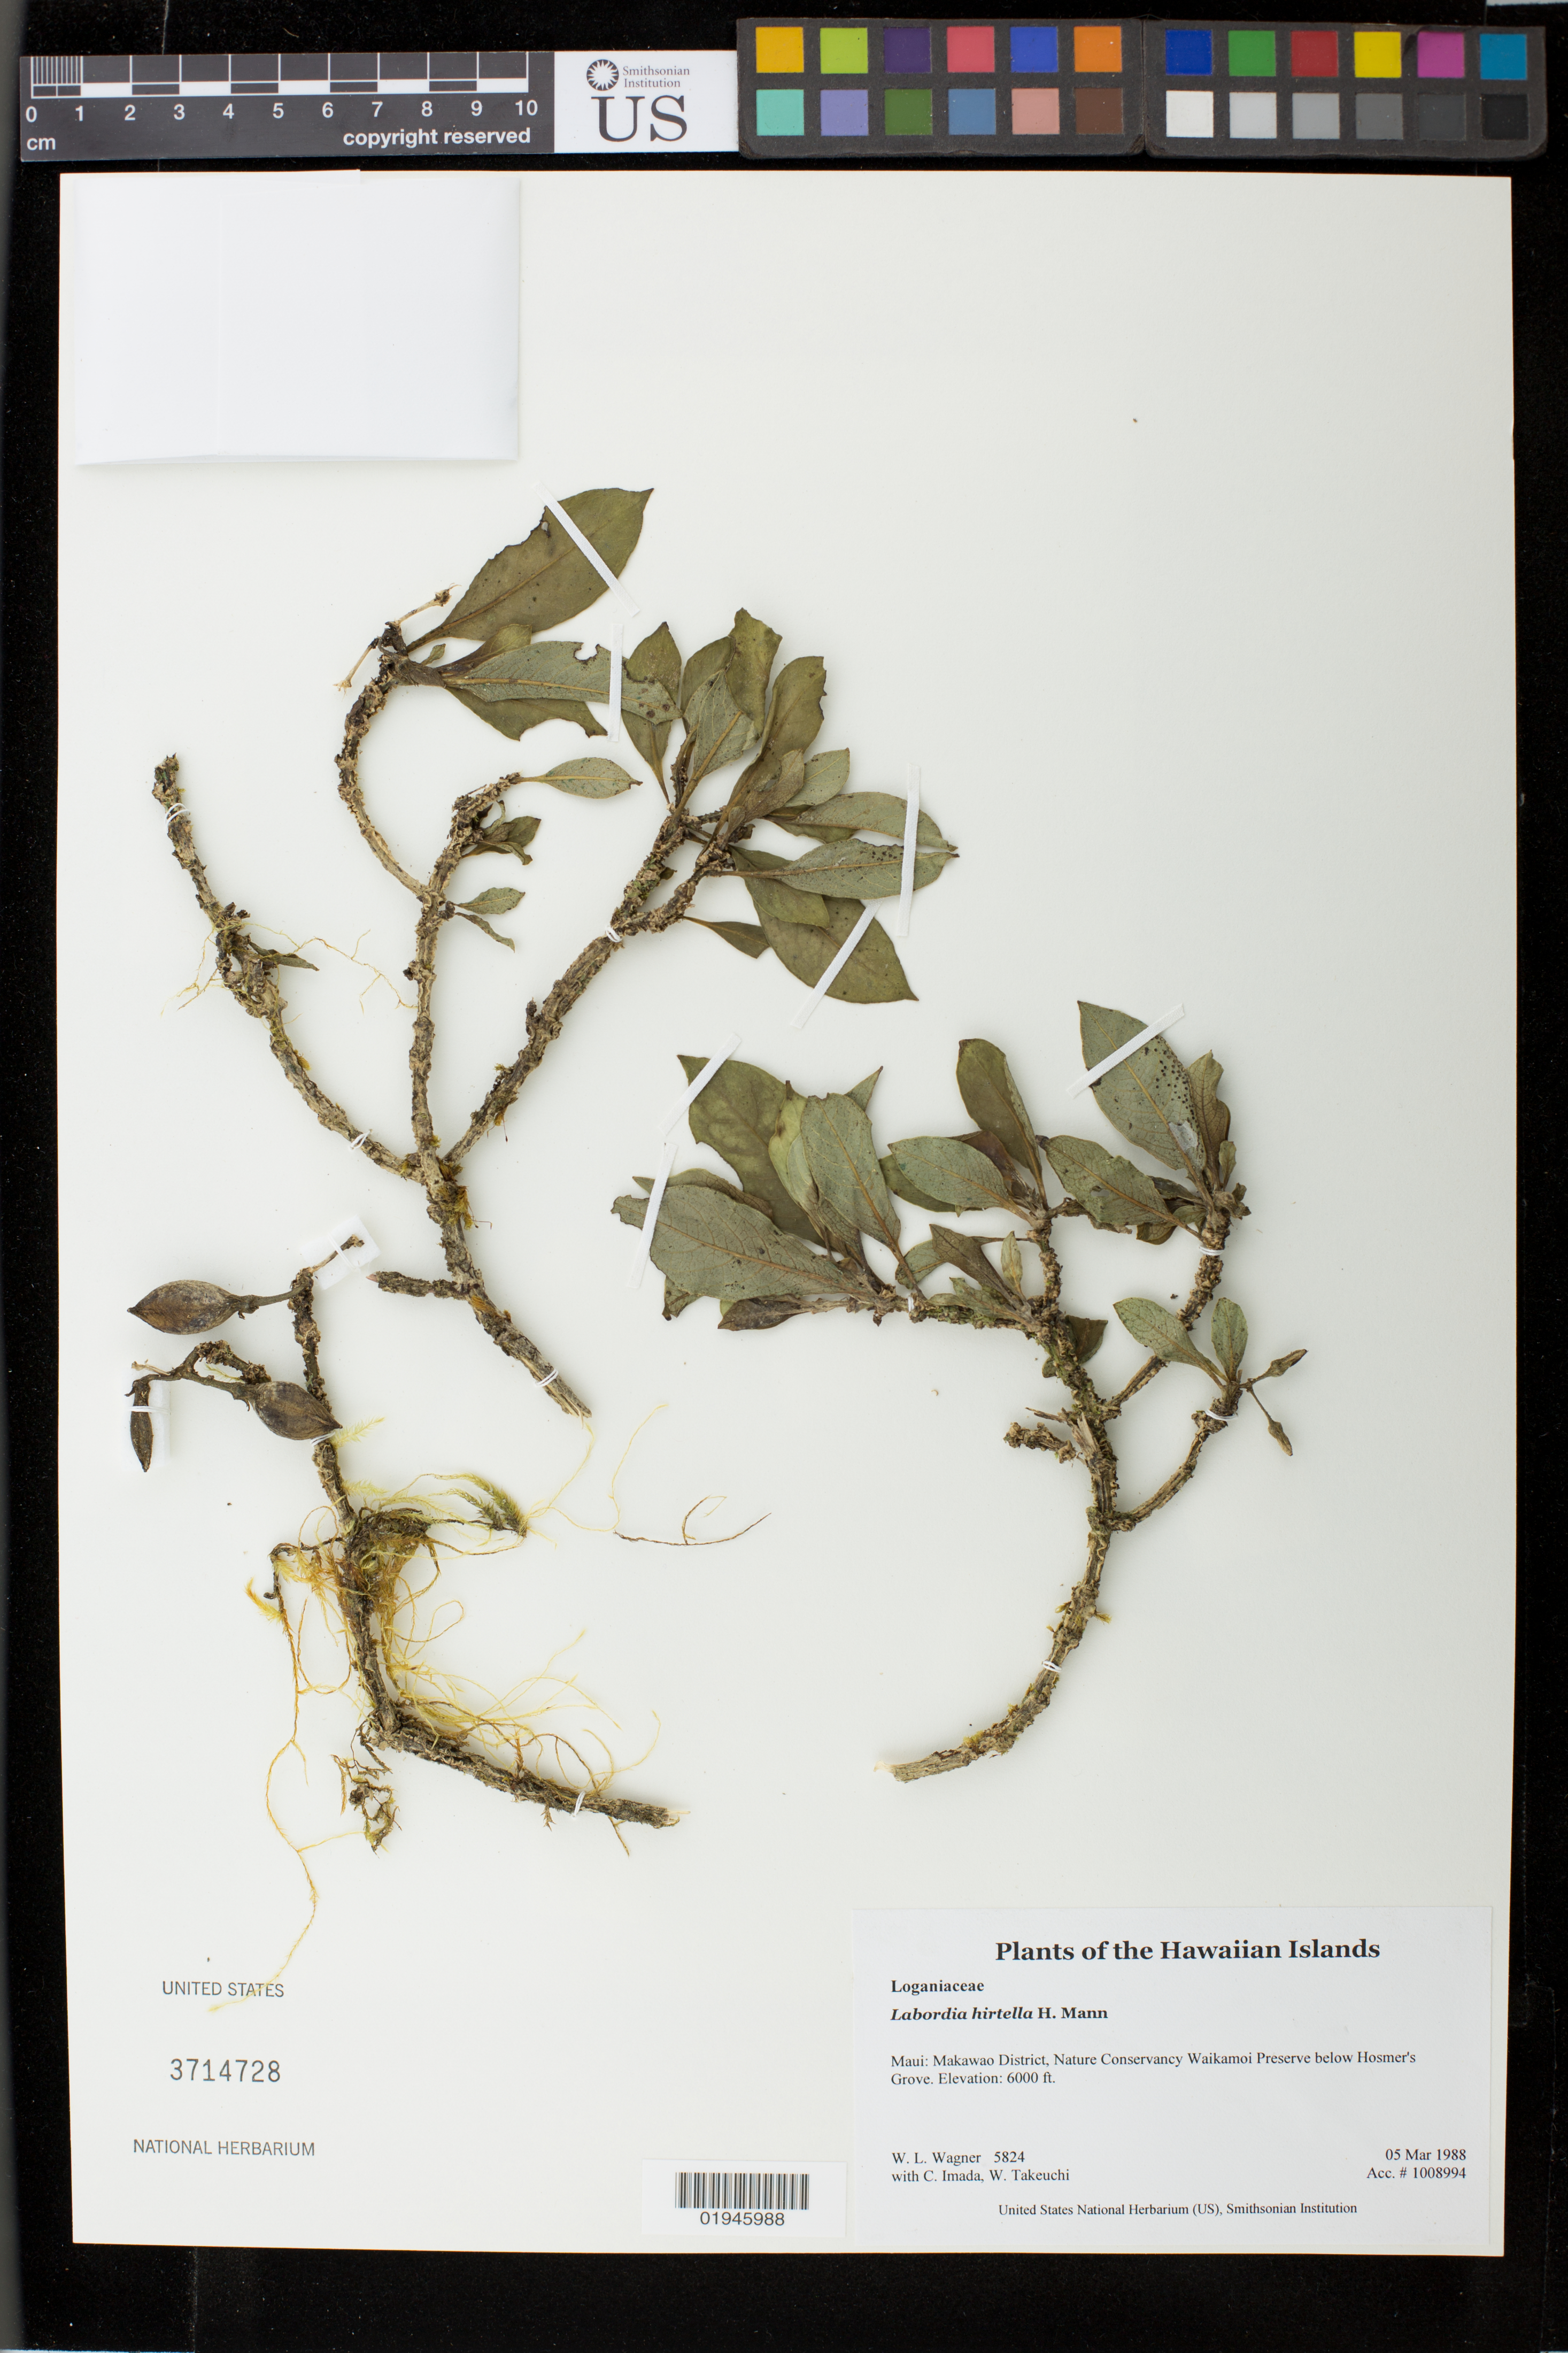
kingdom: Plantae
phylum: Tracheophyta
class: Magnoliopsida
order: Gentianales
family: Loganiaceae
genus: Geniostoma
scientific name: Geniostoma hirtellum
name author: (H. Mann) Byng & Christenh.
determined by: Wagner, W. L., (BOT), Smithsonian Institution - National Museum of Natural History (UNITED STATES)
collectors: W. L. Wagner, C. Imada & W. Takeuchi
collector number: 5824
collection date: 1988-03-05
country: United States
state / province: Hawaii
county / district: Maui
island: Maui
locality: Makawao District, Nature Conservancy Waikamoi Preserve below Hosmer's Grove.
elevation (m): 1829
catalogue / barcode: US 3714728